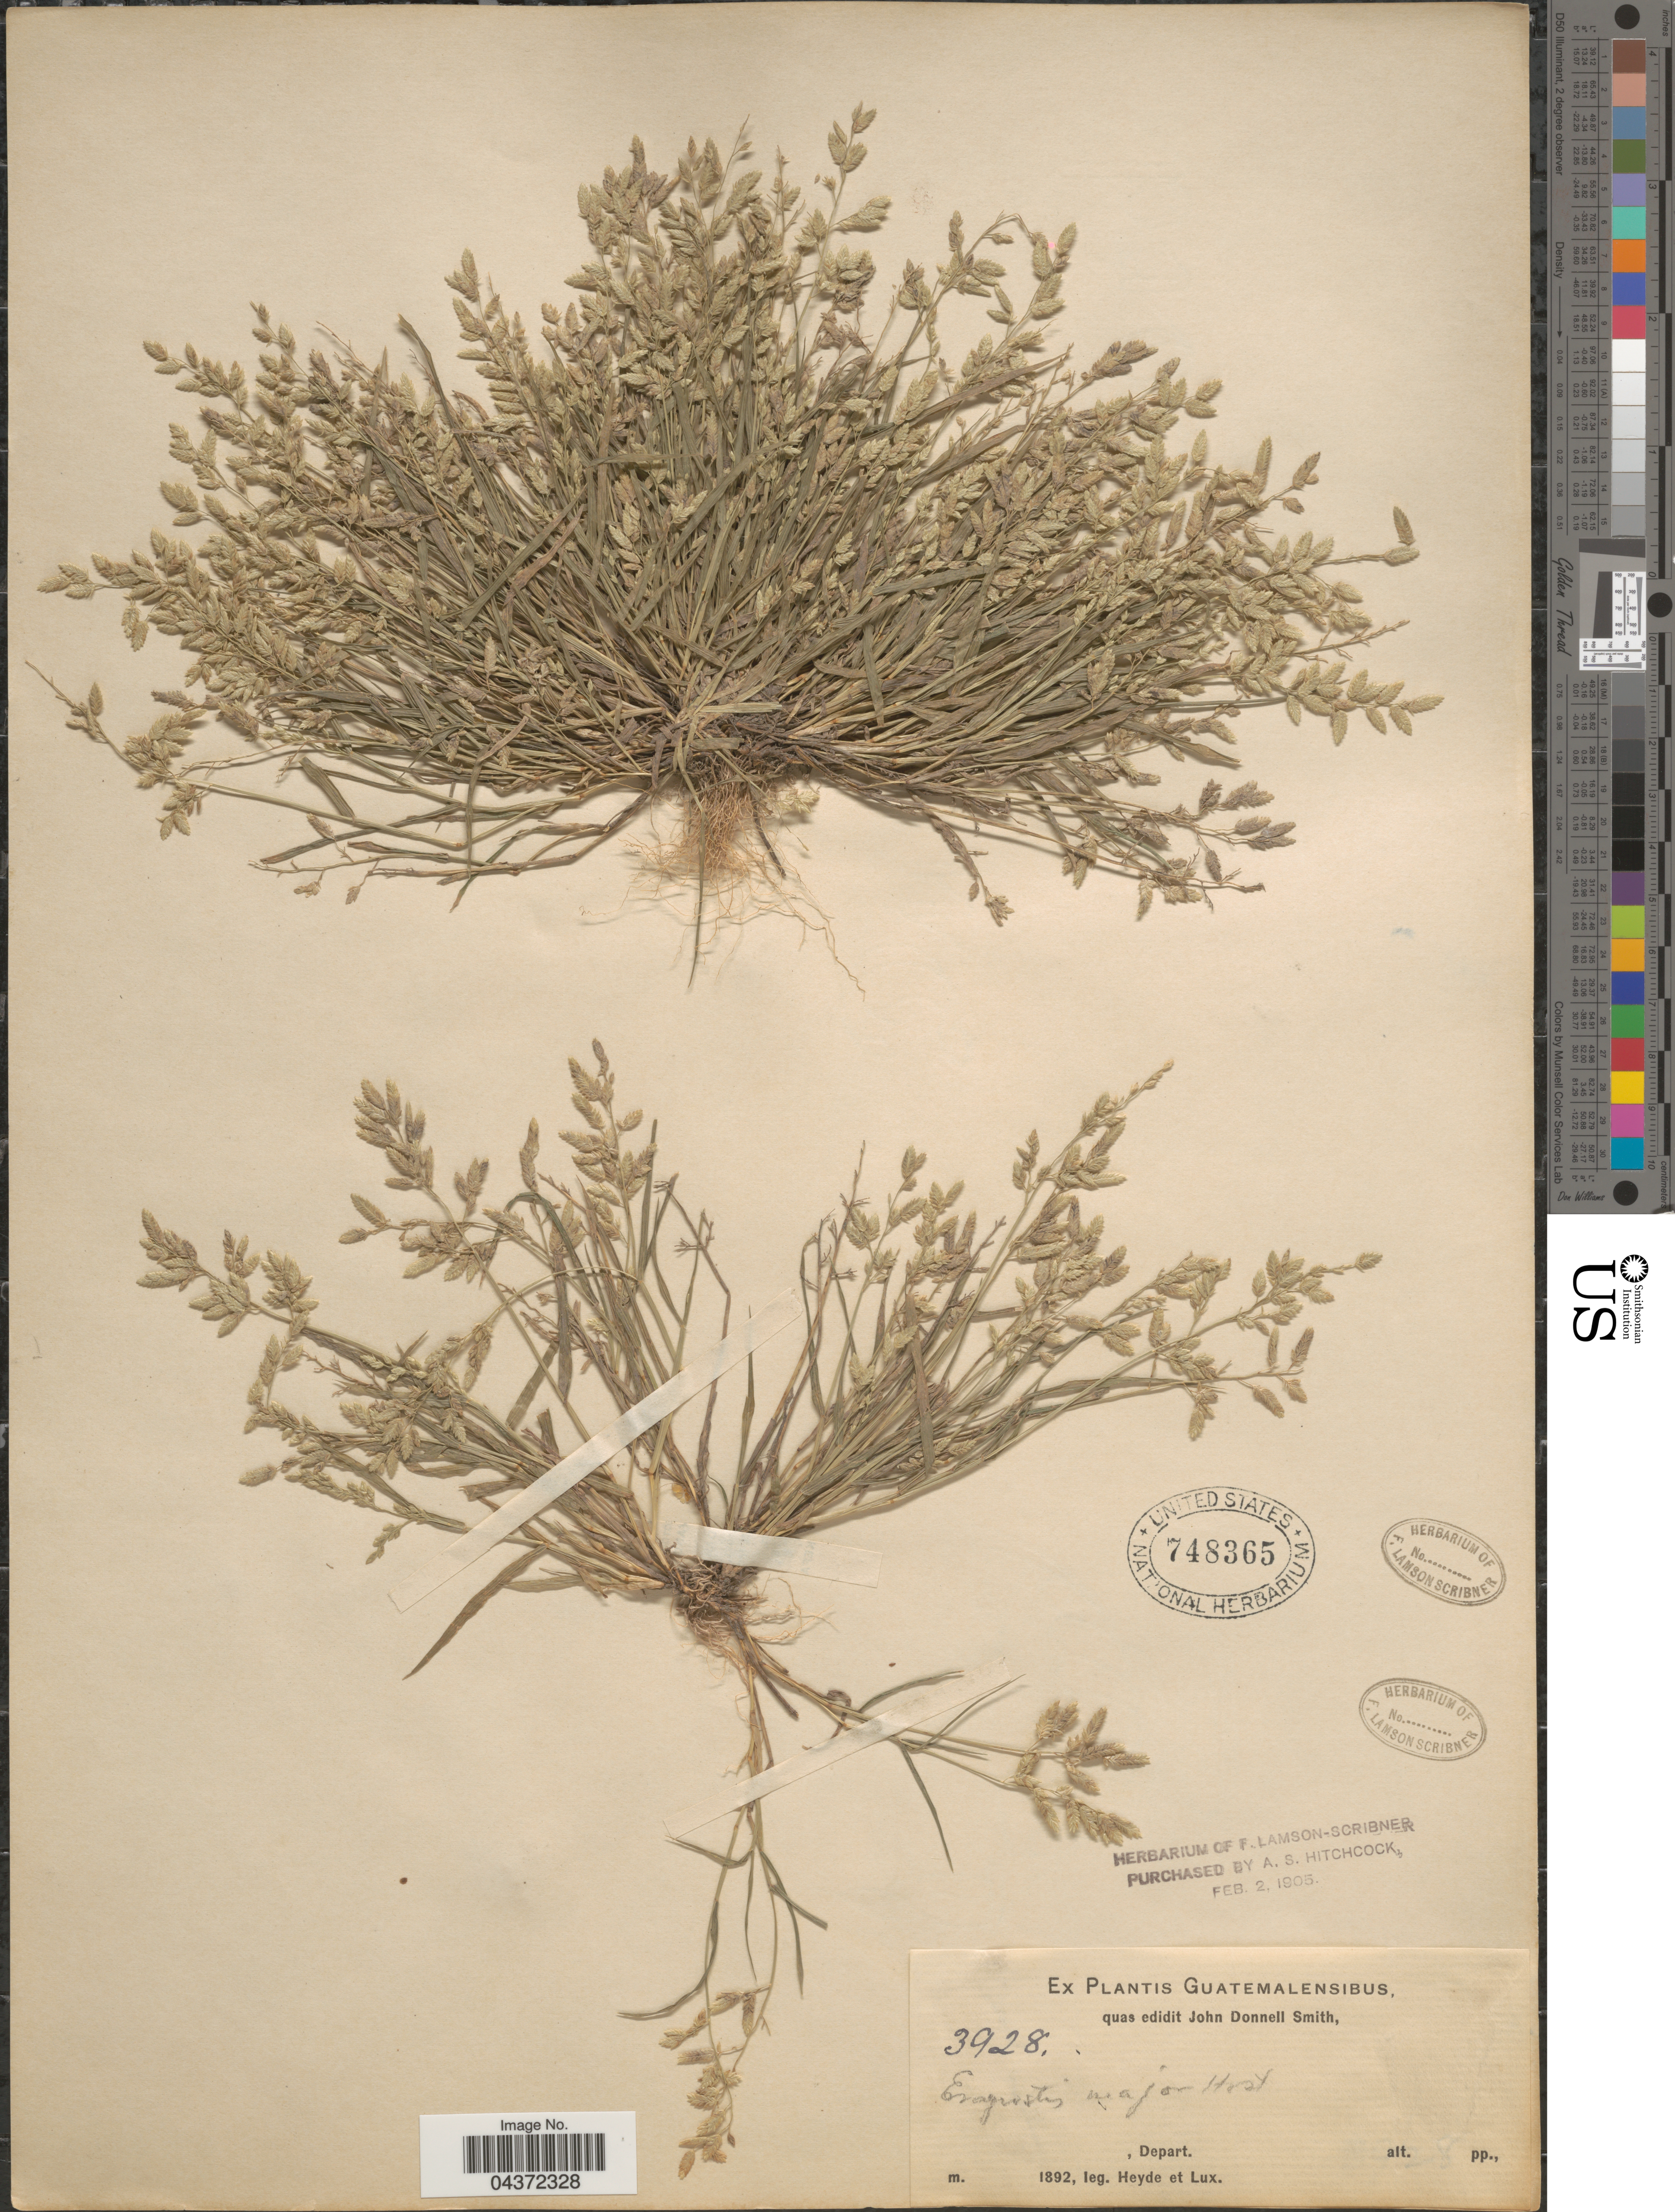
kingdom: Plantae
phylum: Tracheophyta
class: Liliopsida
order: Poales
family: Poaceae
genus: Eragrostis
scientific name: Eragrostis cilianensis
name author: (Bellardi) Vignolo ex Janch.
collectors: Heyde & Lux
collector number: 3928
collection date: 1892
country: Guatemala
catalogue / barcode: US 748365